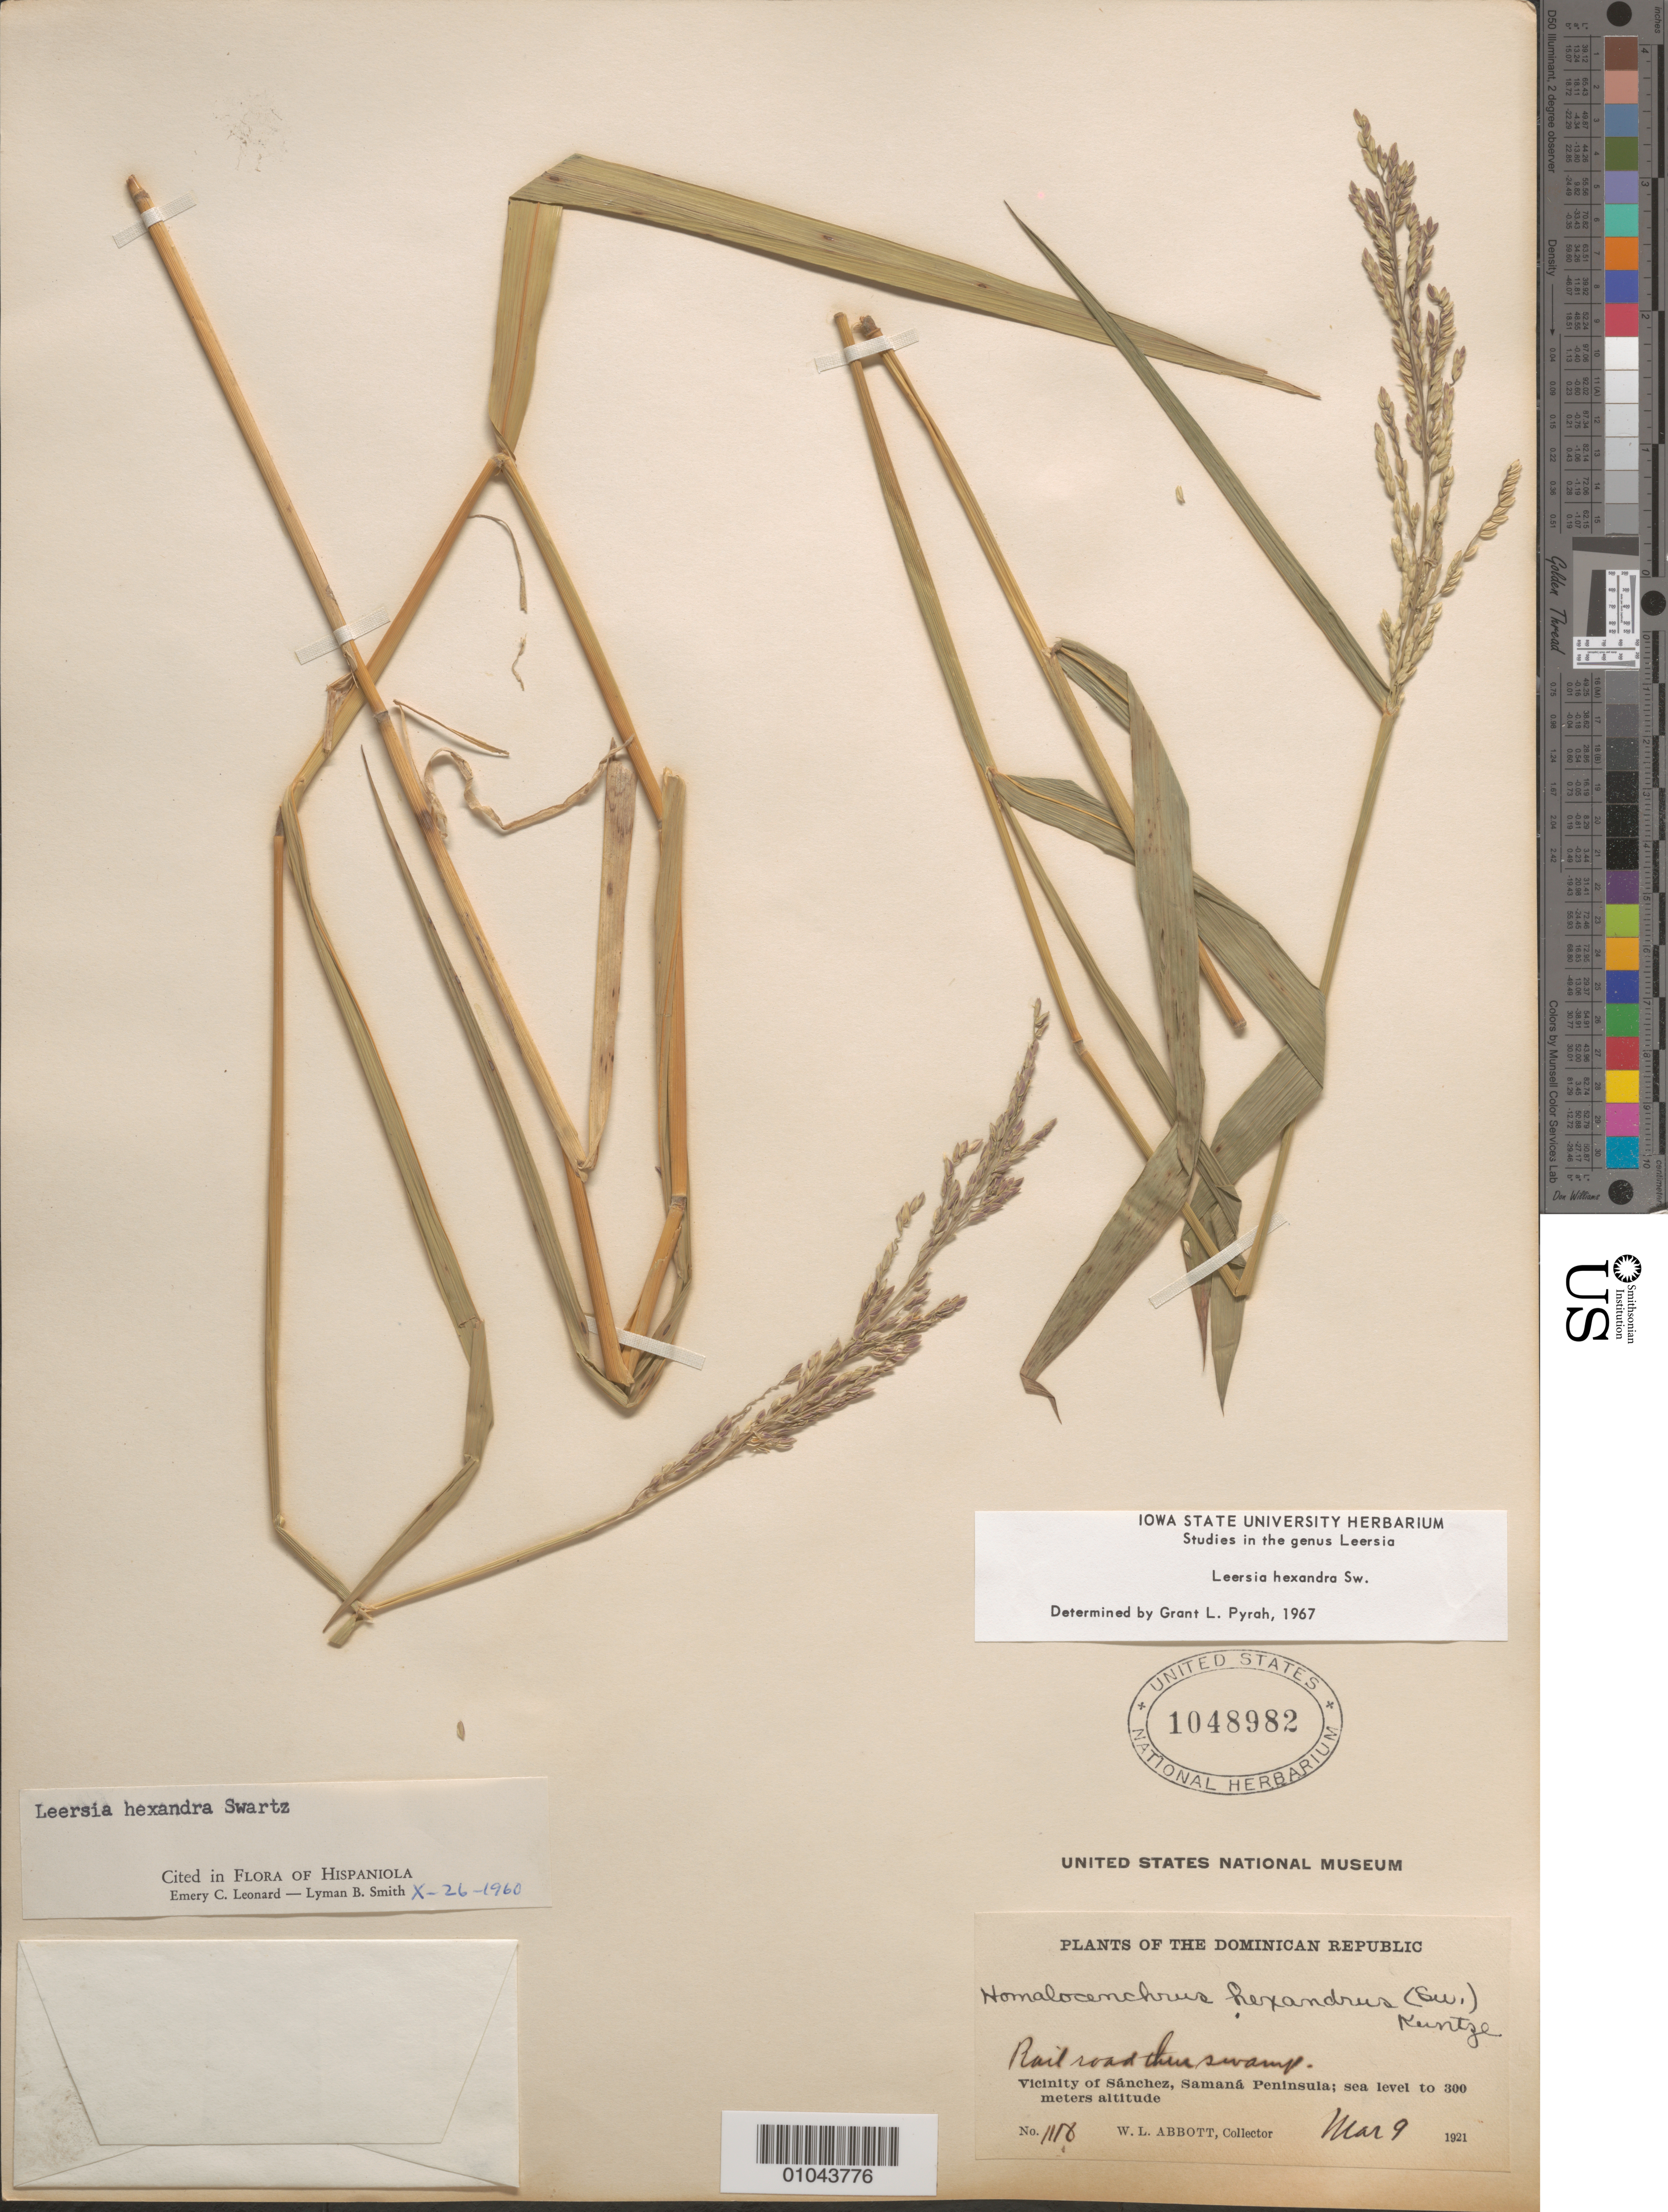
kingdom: Plantae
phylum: Tracheophyta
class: Liliopsida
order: Poales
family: Poaceae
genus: Leersia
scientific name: Leersia hexandra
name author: Sw.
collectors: W. L. Abbott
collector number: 1118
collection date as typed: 09 Mar 1921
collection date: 1921-03-09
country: Dominican Republic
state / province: Samaná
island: Hispaniola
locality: Vicinity of Sanchez, Samana Peninsula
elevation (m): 0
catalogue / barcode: US 1048982